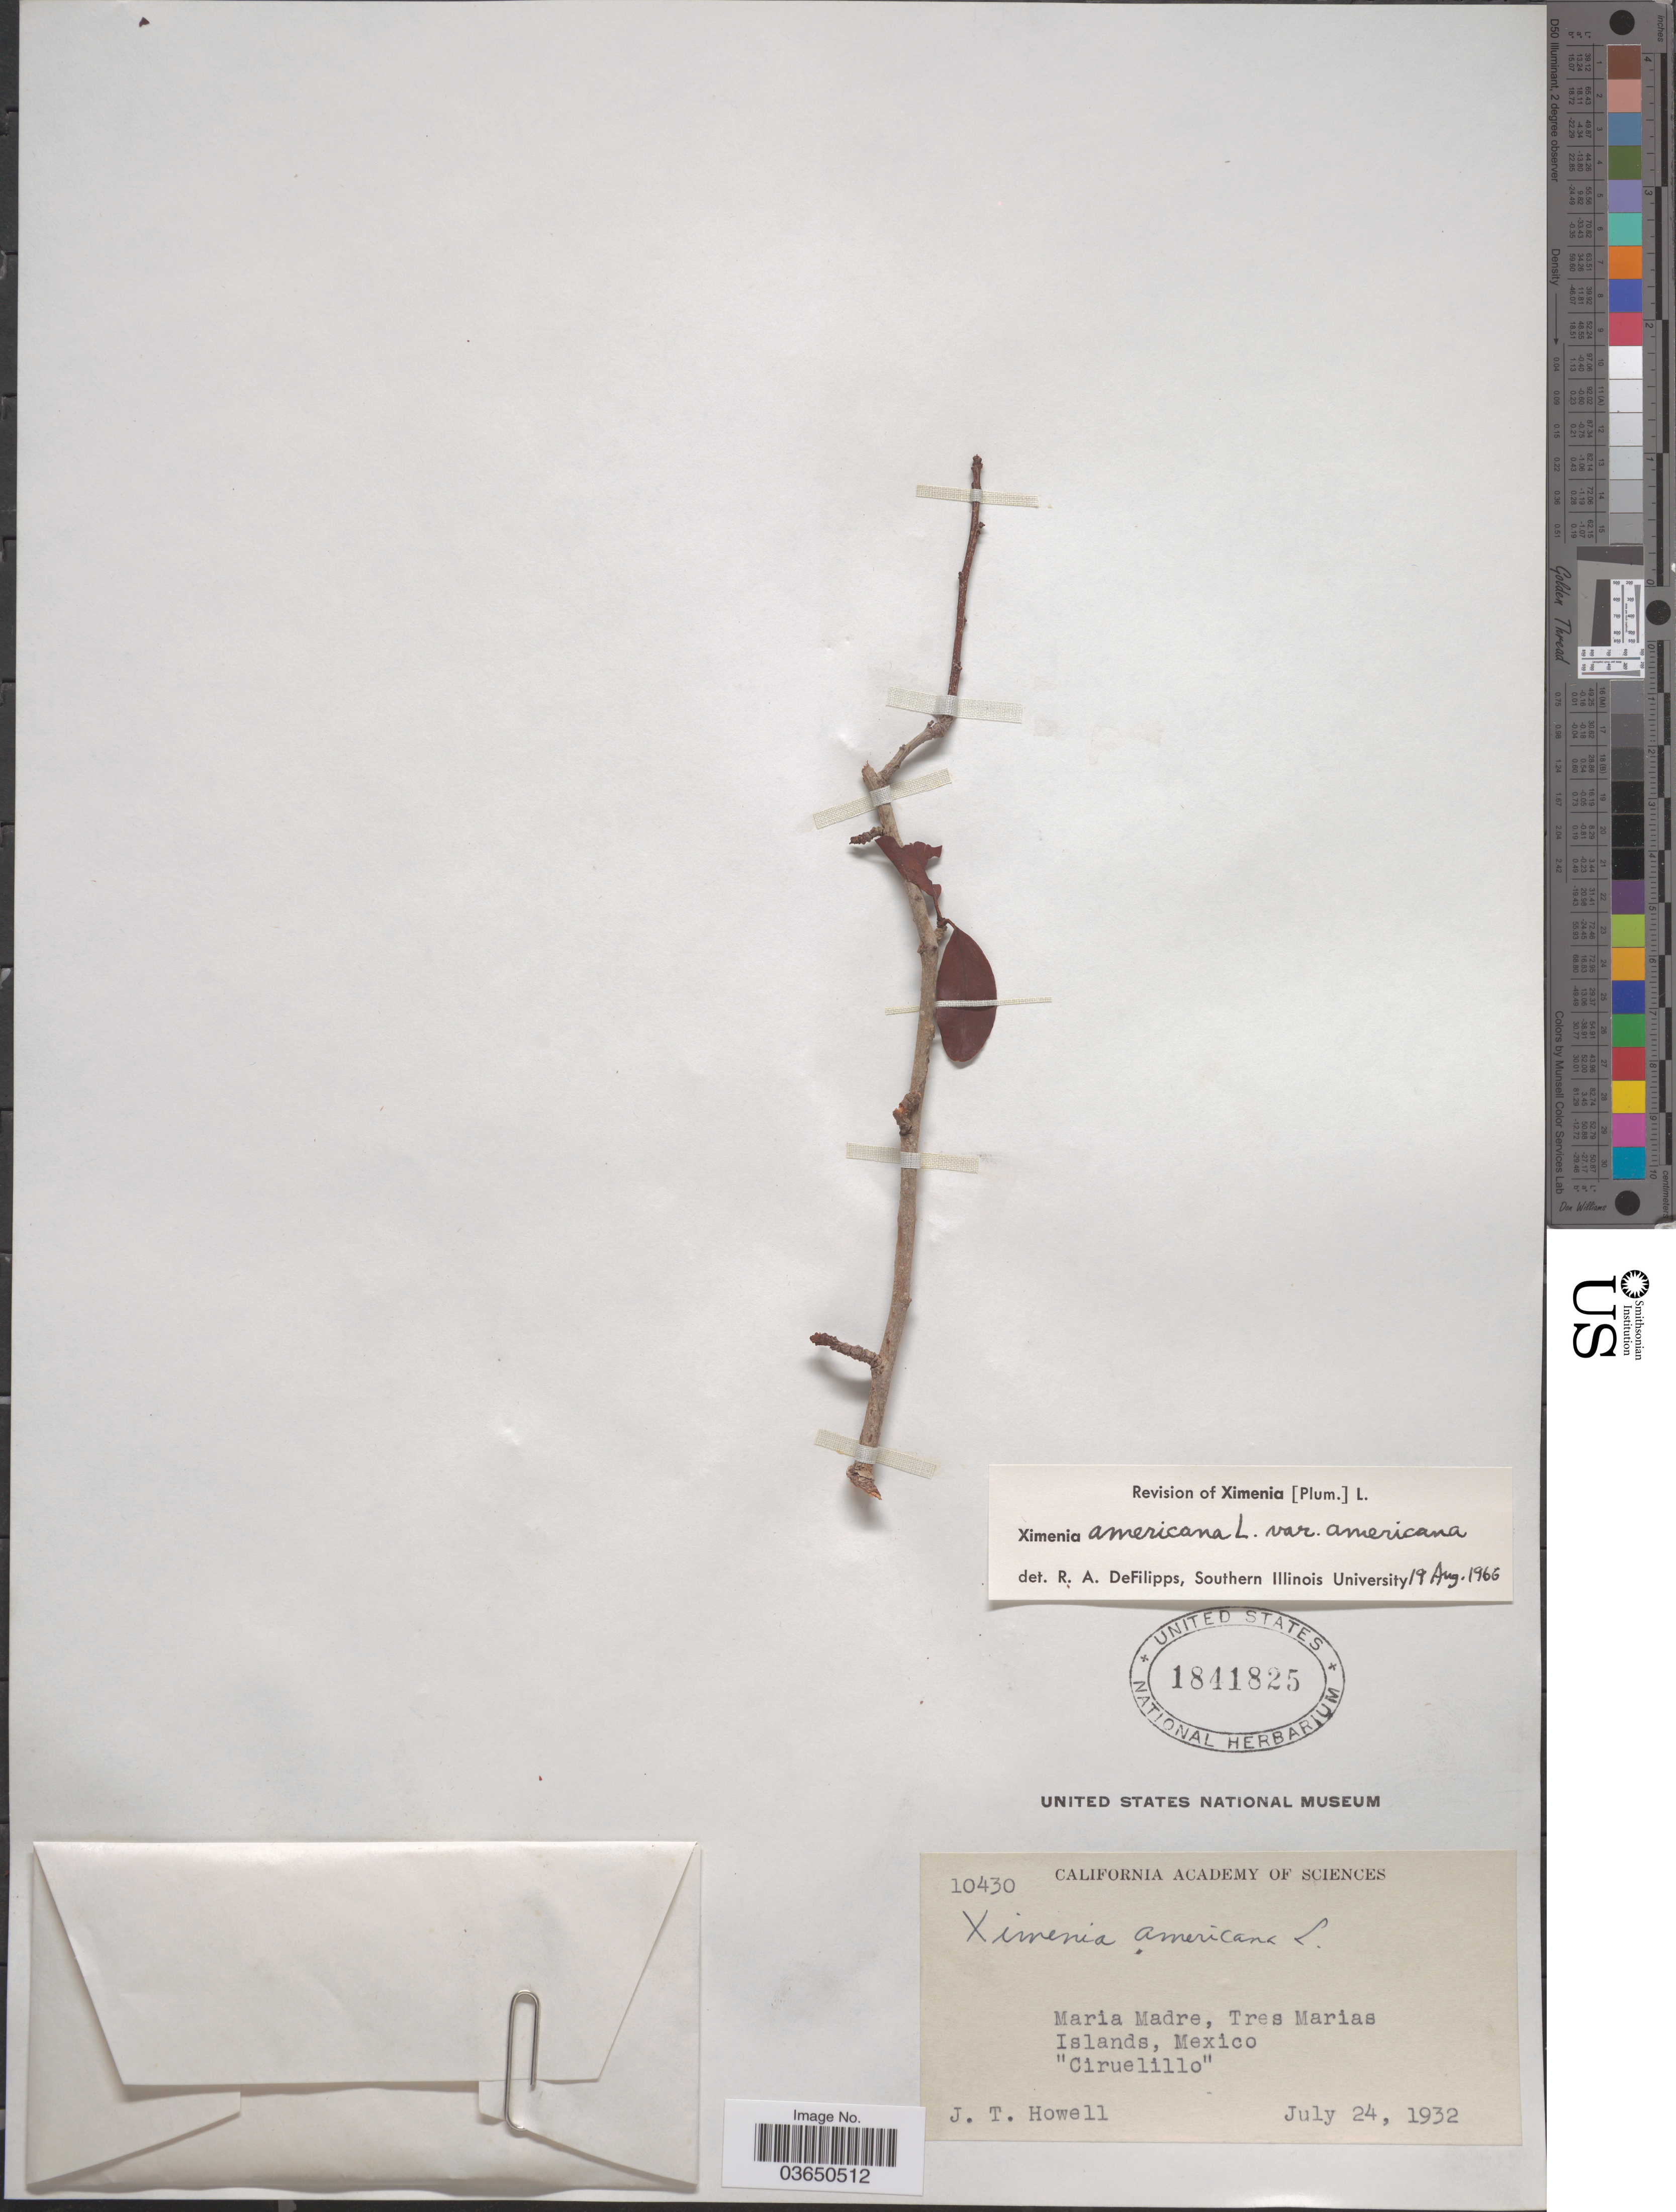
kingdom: Plantae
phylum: Tracheophyta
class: Magnoliopsida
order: Santalales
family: Ximeniaceae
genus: Ximenia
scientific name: Ximenia americana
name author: L.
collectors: J. T. Howell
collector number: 10430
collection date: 1932-07-24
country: Mexico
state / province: Nayarit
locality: Maria Madre, Tres Marias Islands.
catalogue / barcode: US 1841825